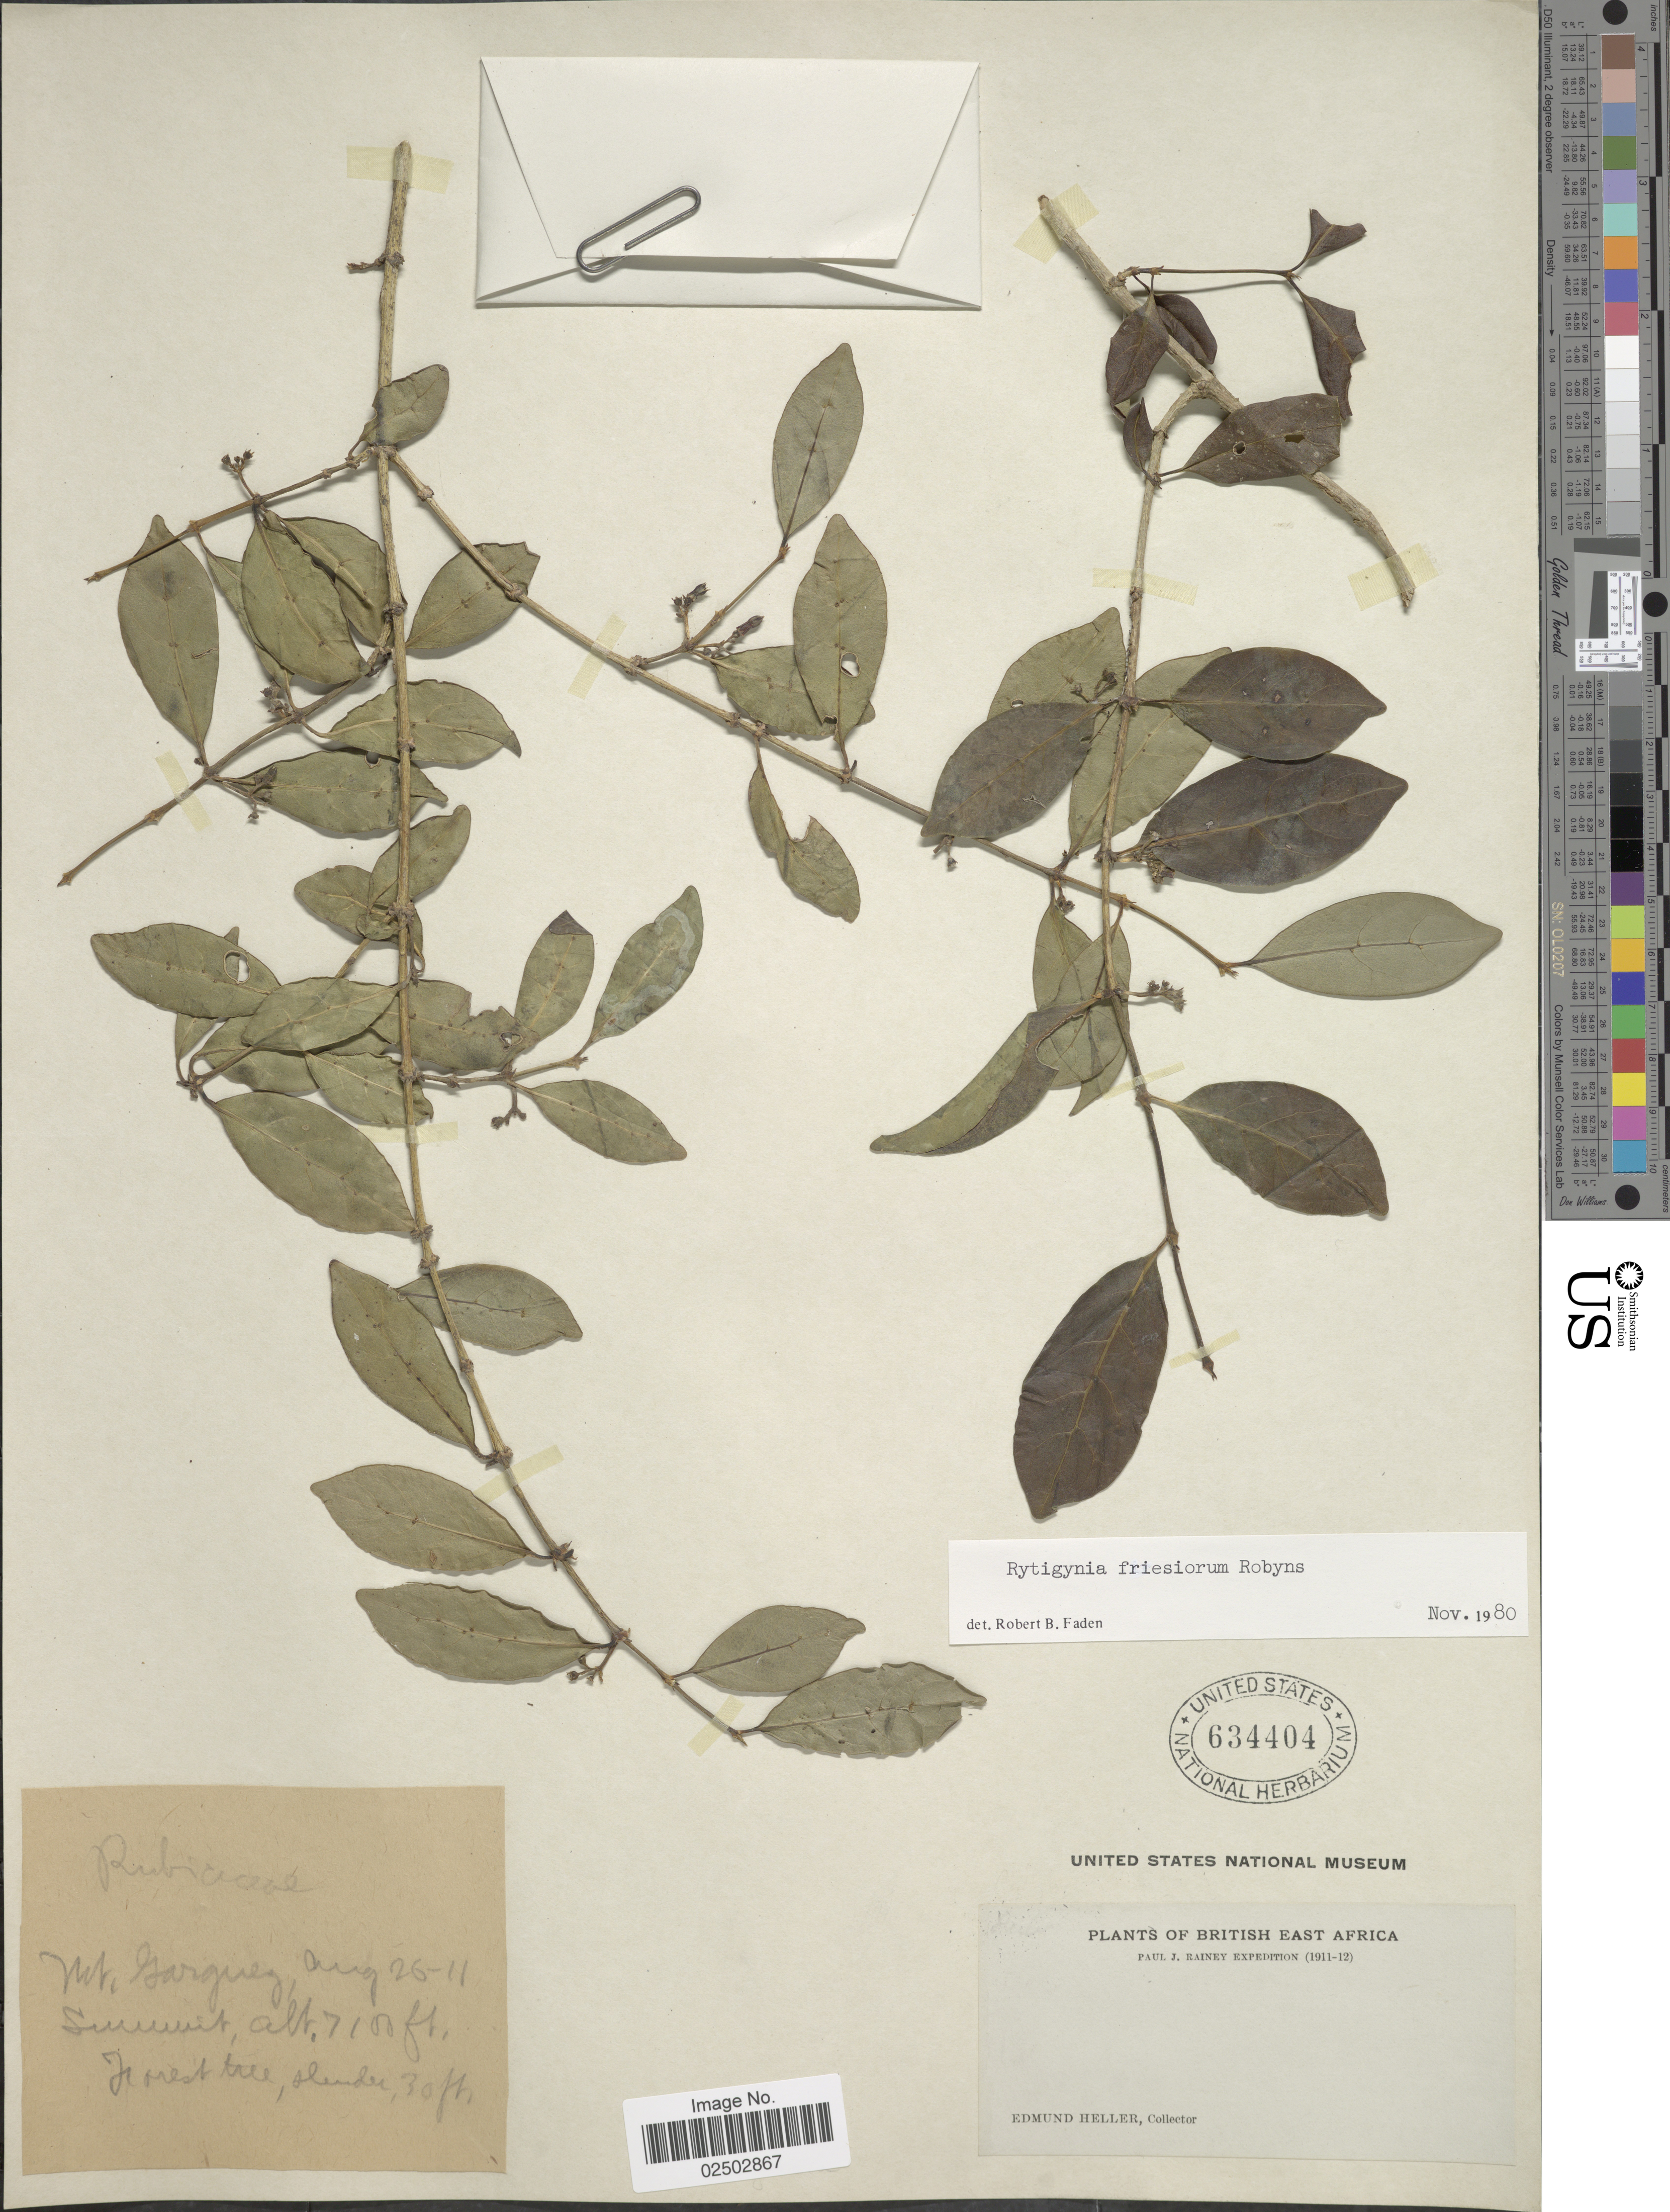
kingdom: Plantae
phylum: Tracheophyta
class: Magnoliopsida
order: Gentianales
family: Rubiaceae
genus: Rytigynia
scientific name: Rytigynia friesiorum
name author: Robyns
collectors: E. Heller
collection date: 1911-08-26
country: Kenya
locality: British East Africa, Mt. Garguez, Summit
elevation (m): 2164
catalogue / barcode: US 634404